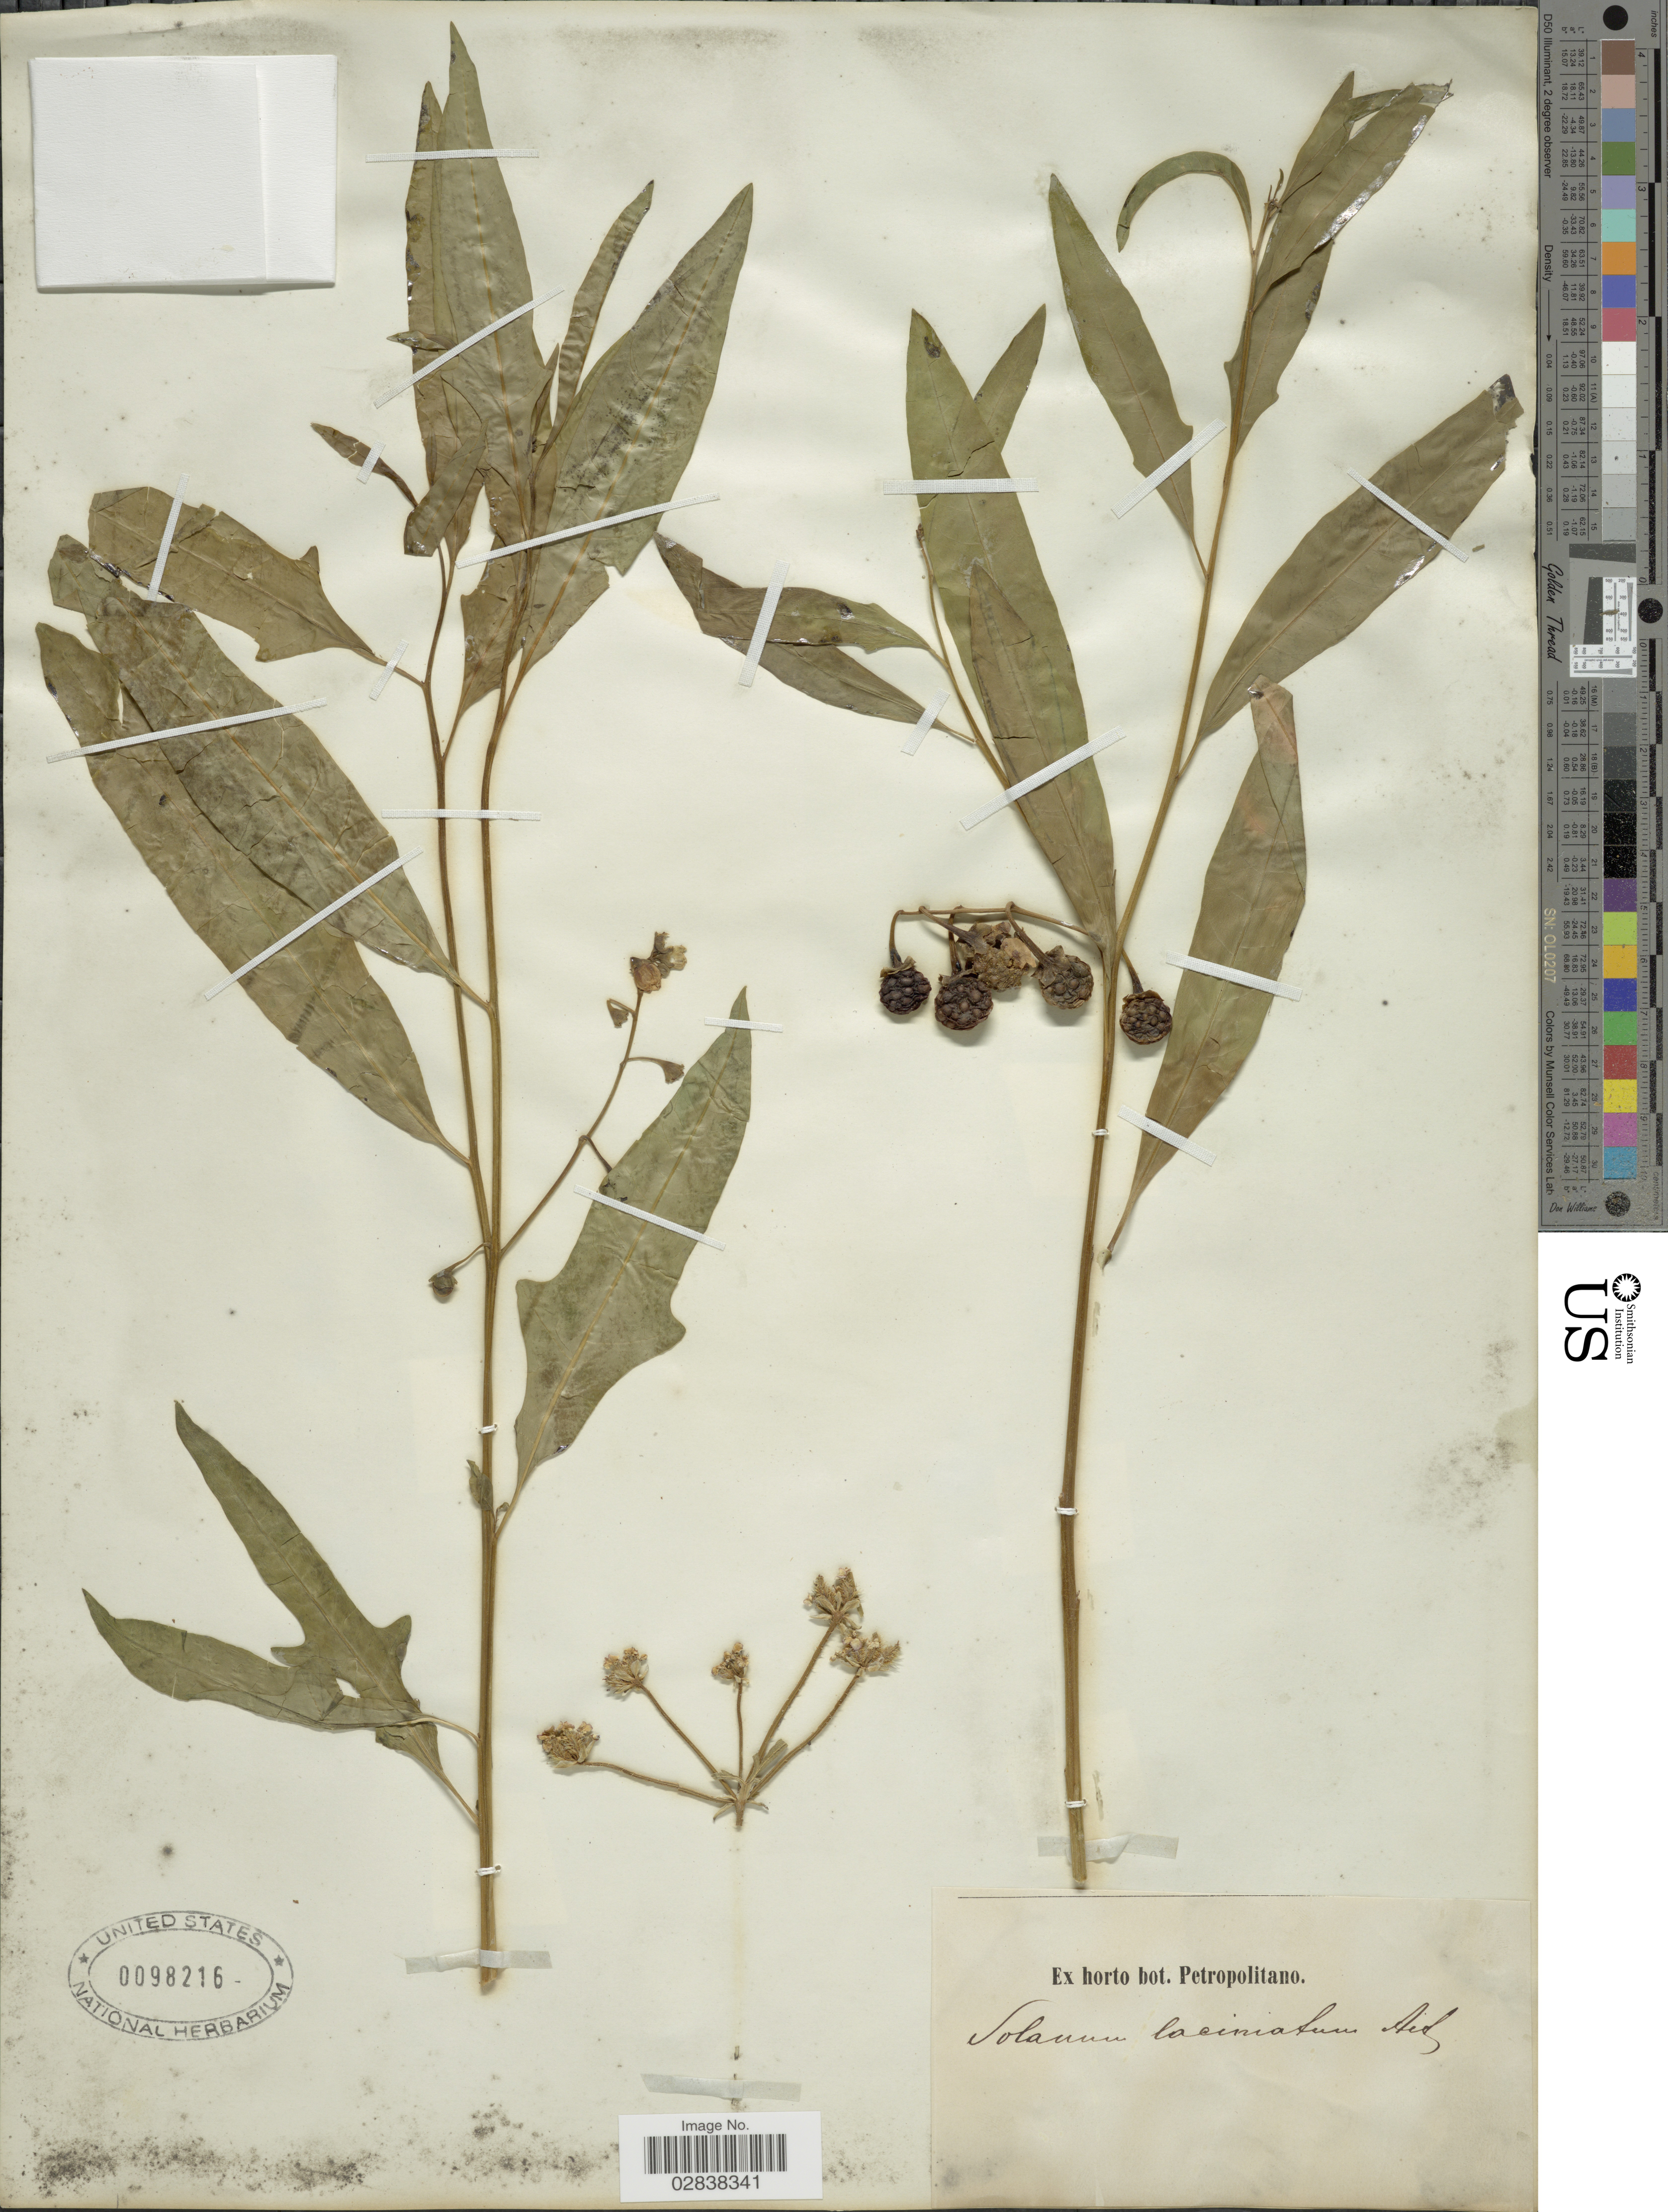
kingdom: Plantae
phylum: Tracheophyta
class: Magnoliopsida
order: Solanales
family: Solanaceae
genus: Solanum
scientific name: Solanum laciniatum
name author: Aiton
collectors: ex Horto Bot. Petropolitano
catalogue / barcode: US 98216